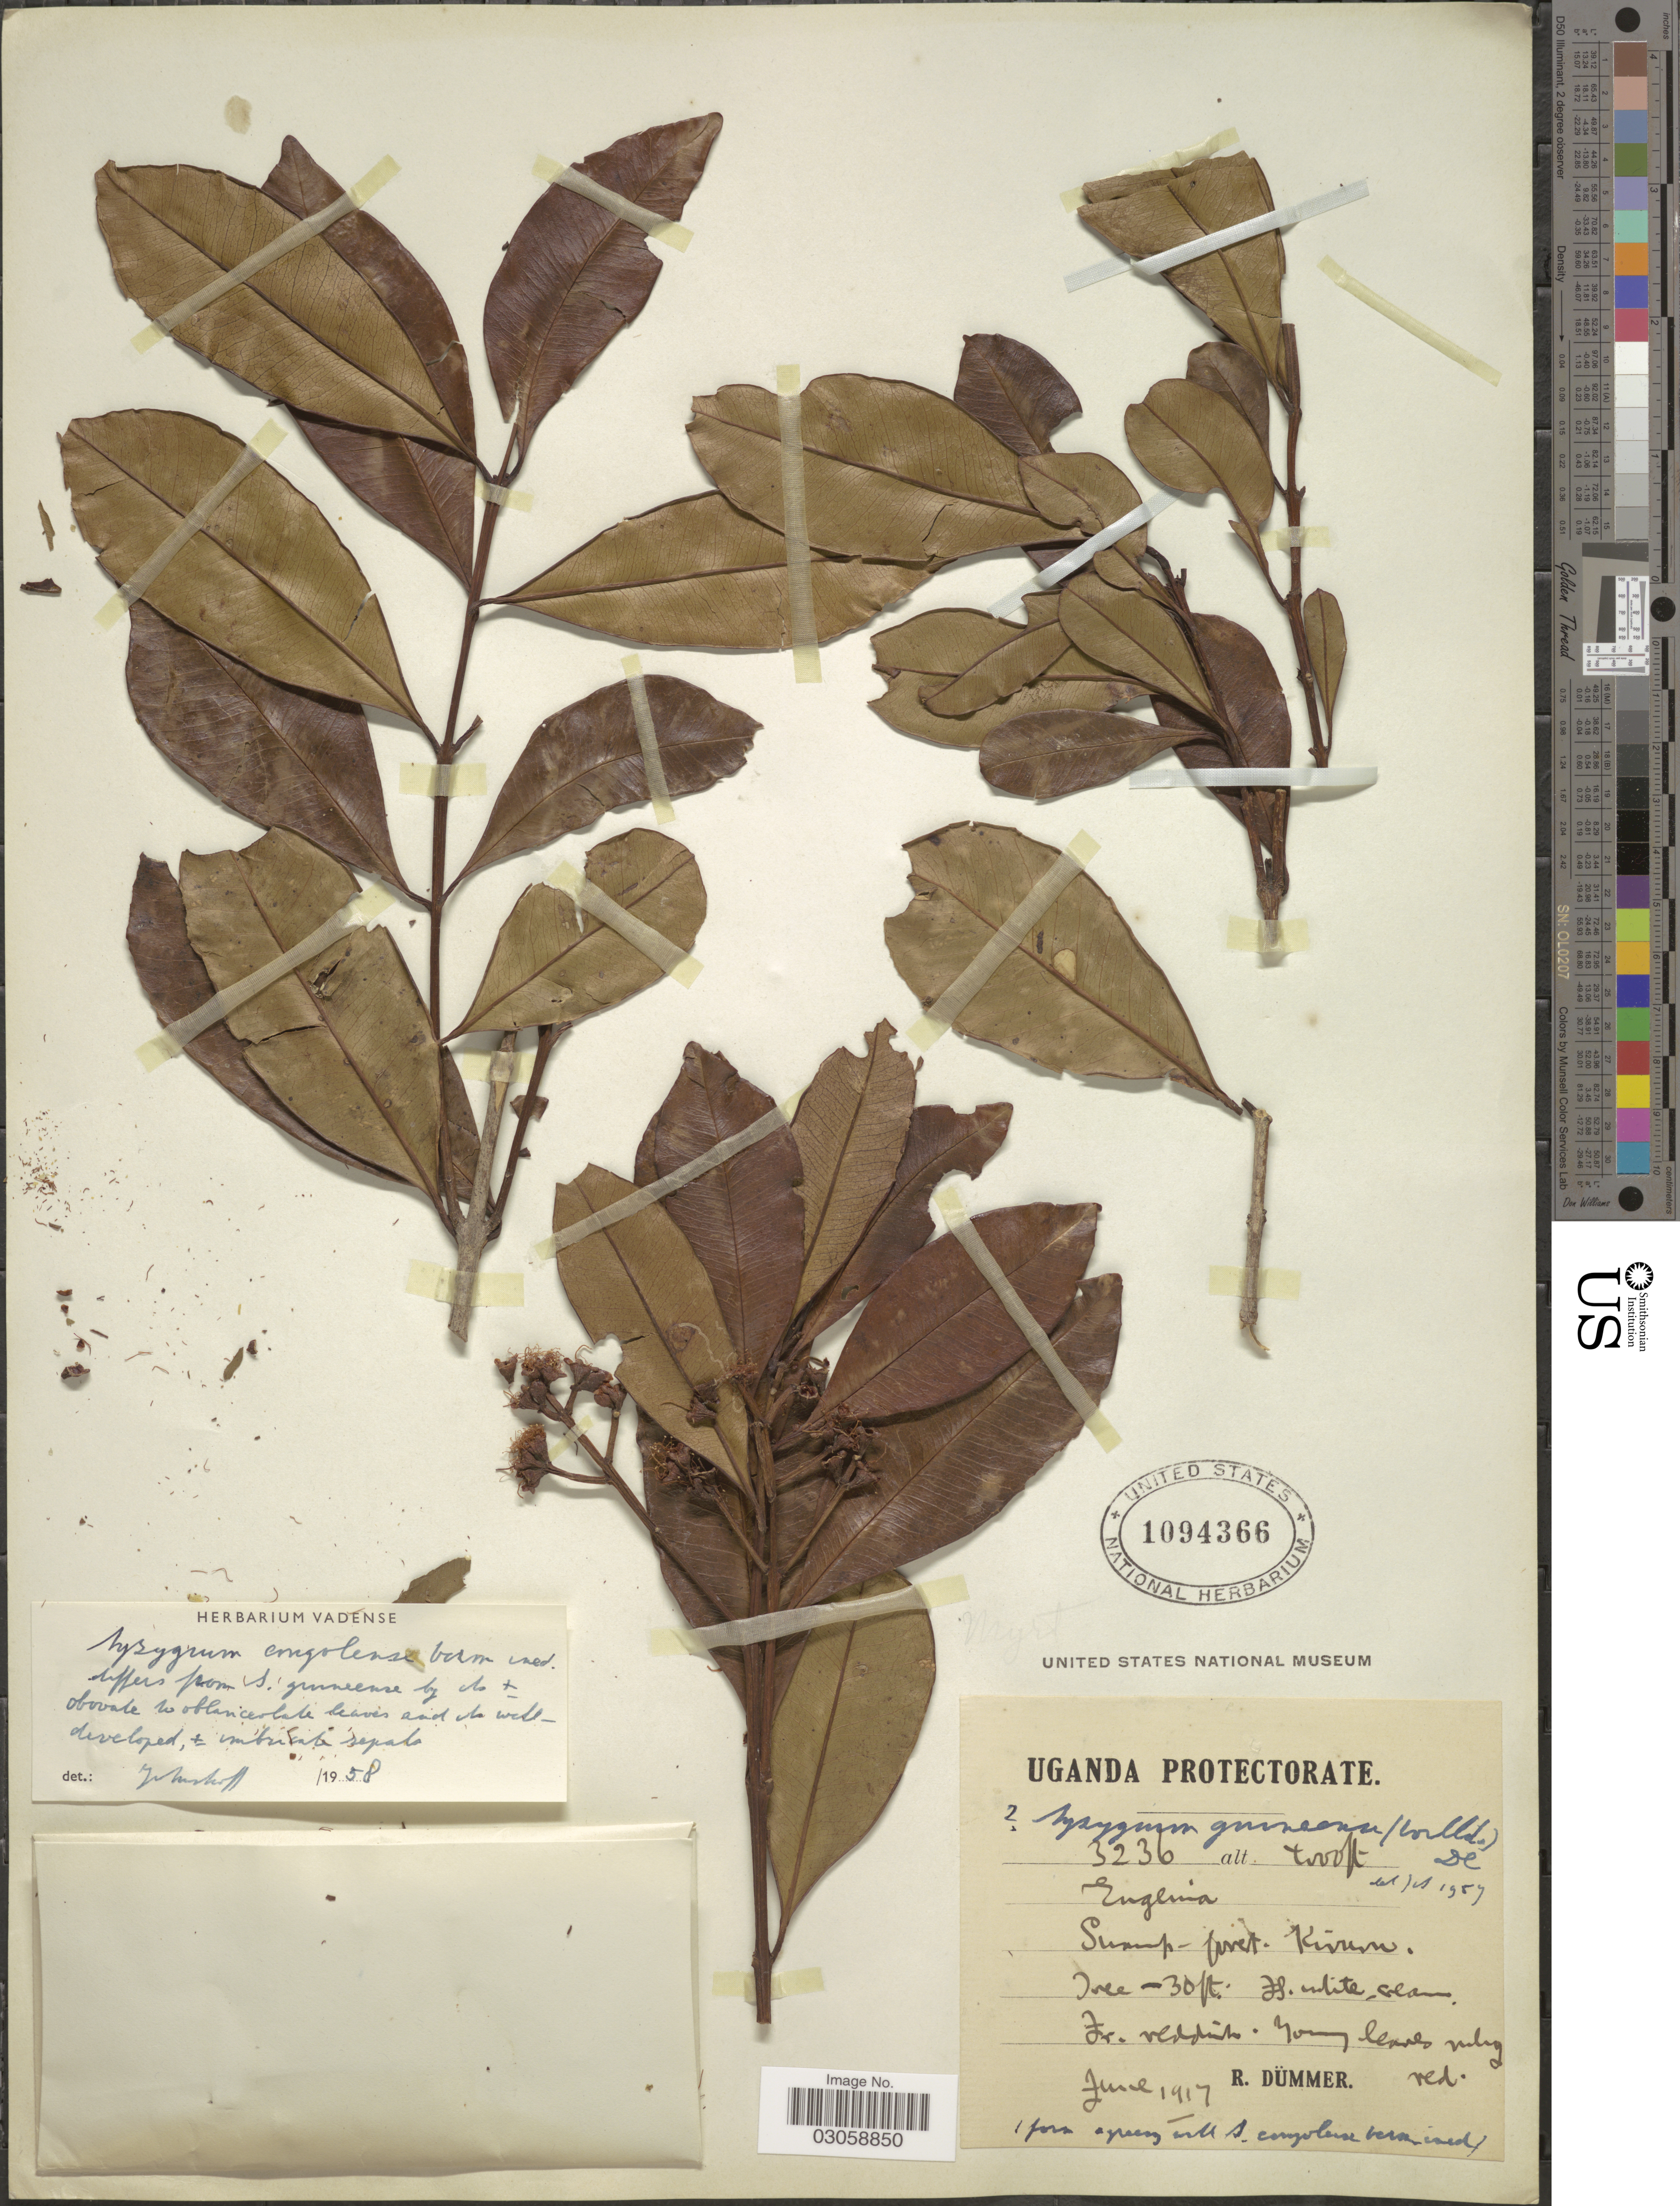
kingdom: Plantae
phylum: Tracheophyta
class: Magnoliopsida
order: Myrtales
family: Myrtaceae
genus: Syzygium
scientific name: Syzygium congolense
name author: Vermoesen ex Amshoff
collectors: R. A. Dümmer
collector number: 3236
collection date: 1917-06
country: Uganda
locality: Uganda Protectorate, Kivivu.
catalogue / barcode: US 1094366